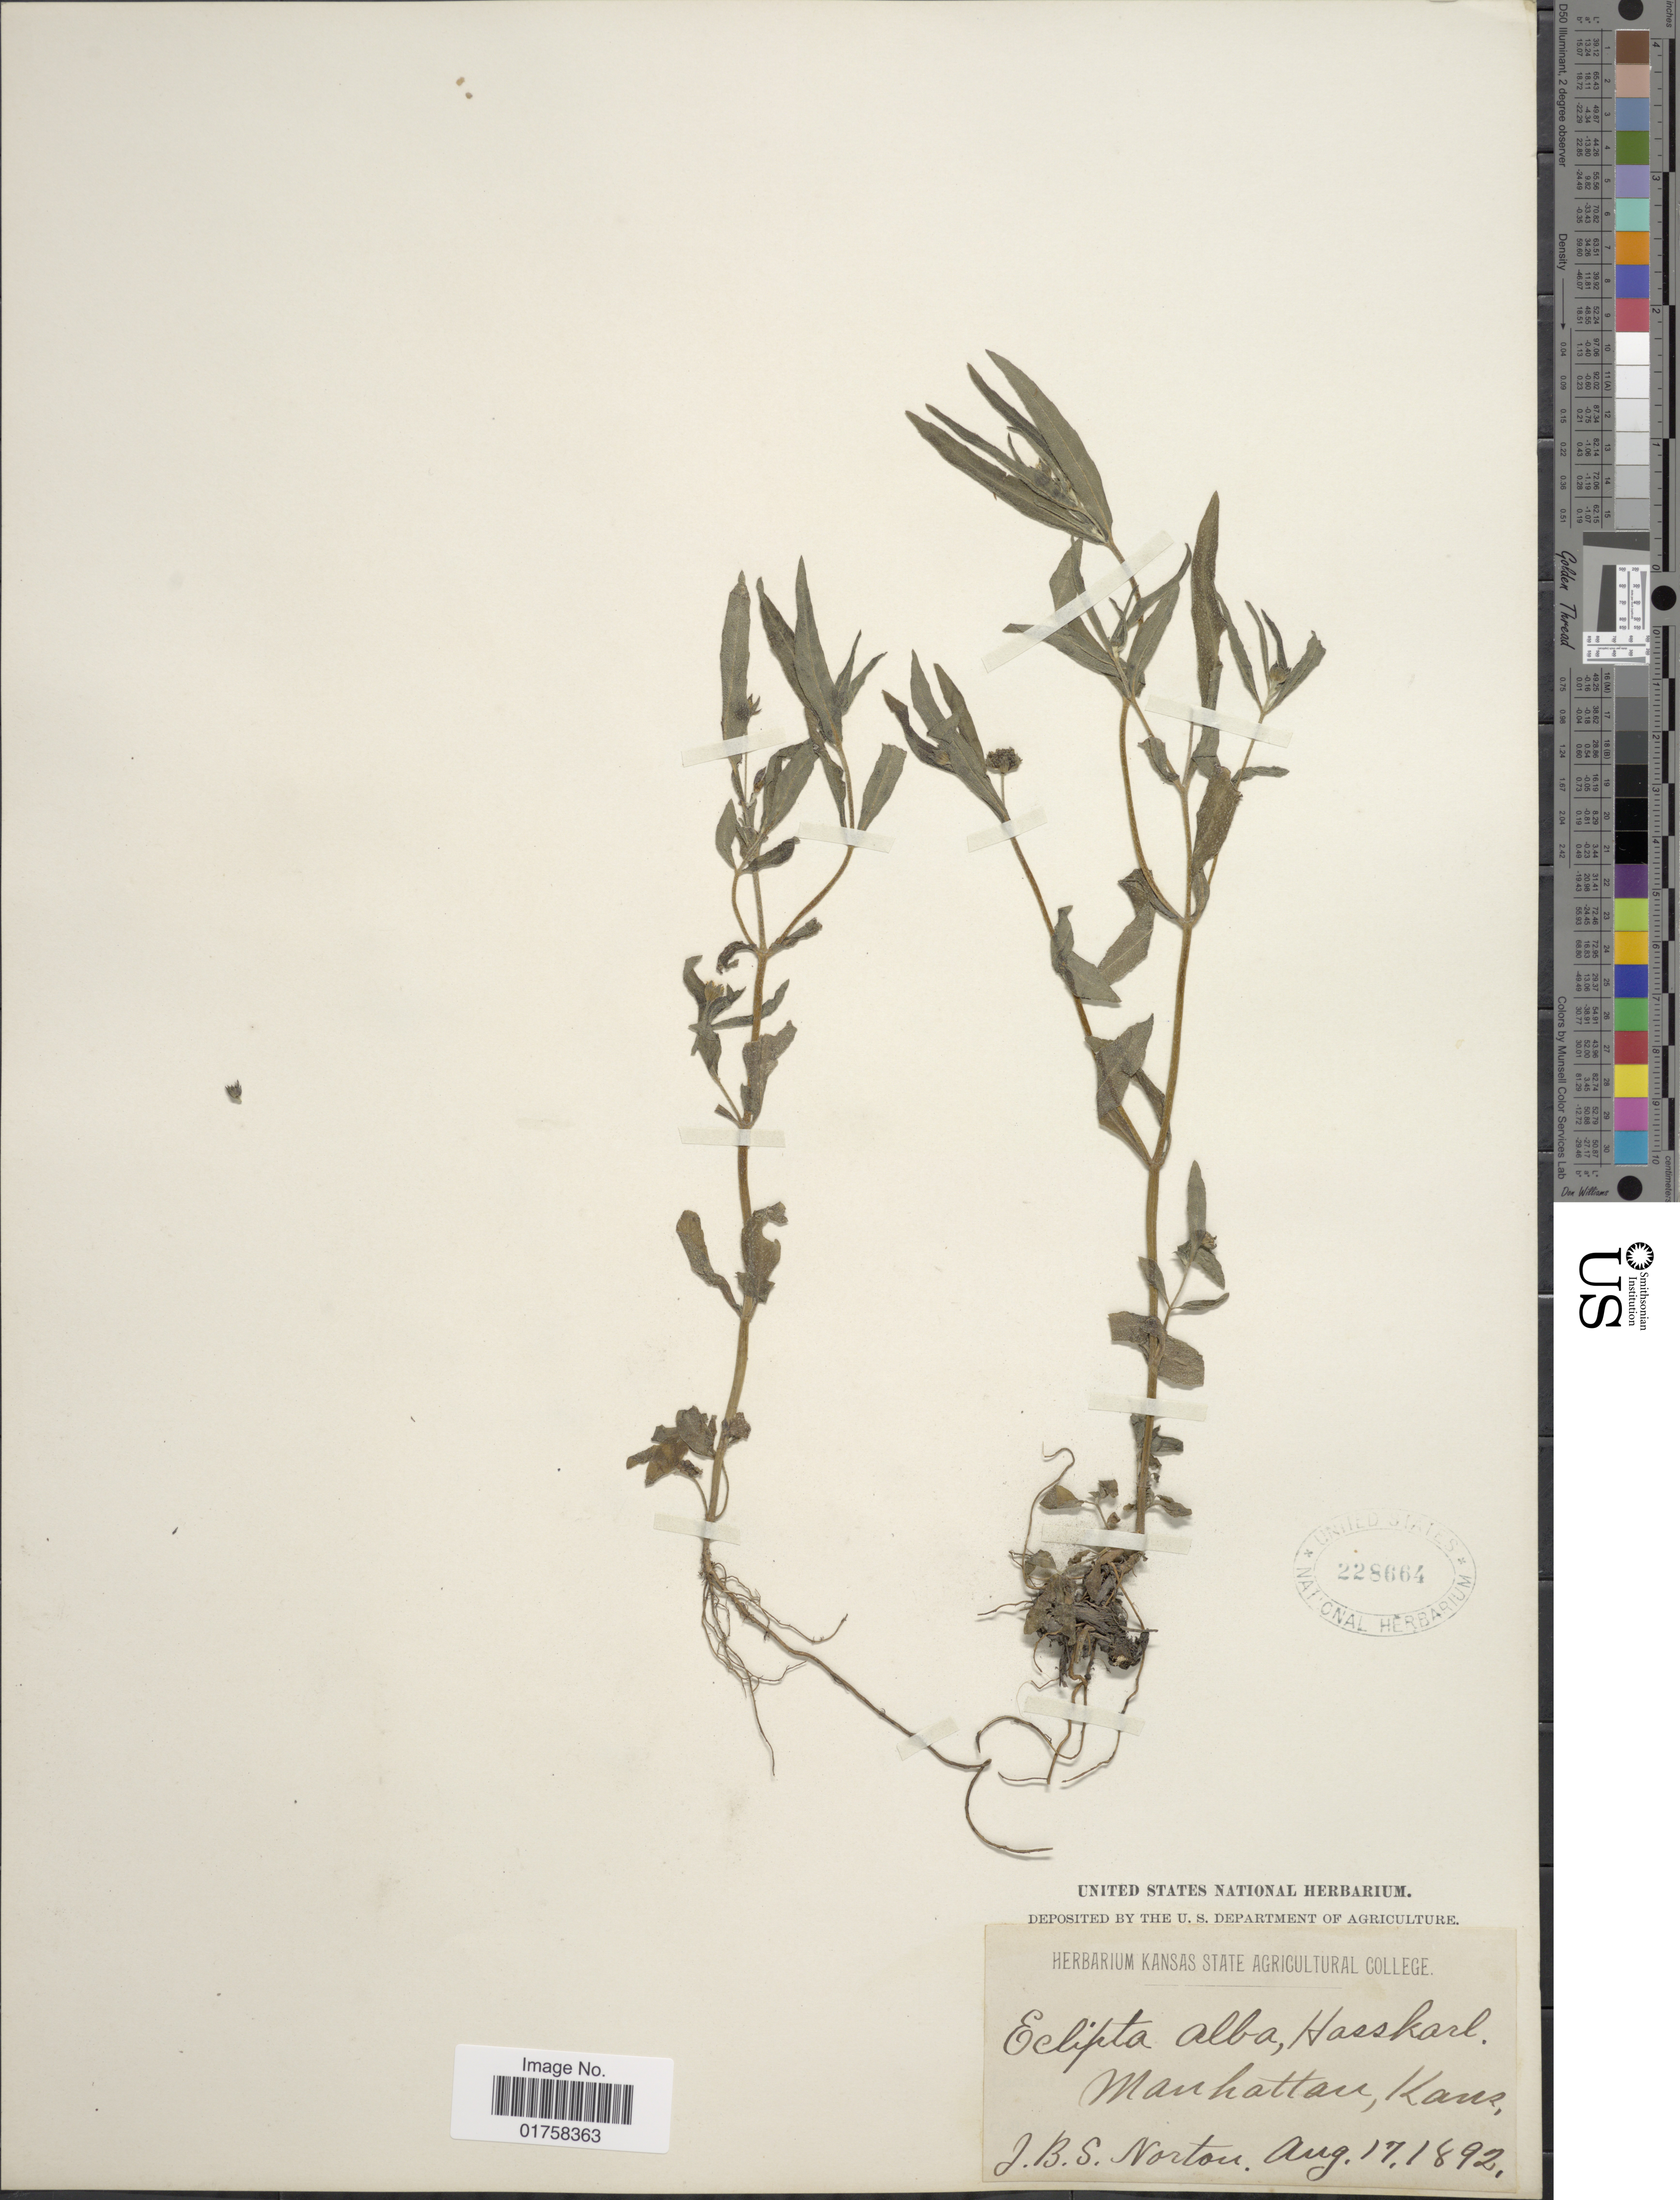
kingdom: Plantae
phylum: Tracheophyta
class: Magnoliopsida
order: Asterales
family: Asteraceae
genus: Eclipta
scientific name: Eclipta alba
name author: (L.) Hassk.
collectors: J. B. S. Norton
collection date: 1892-08-17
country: United States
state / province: Kansas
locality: Manhattan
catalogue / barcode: US 228664